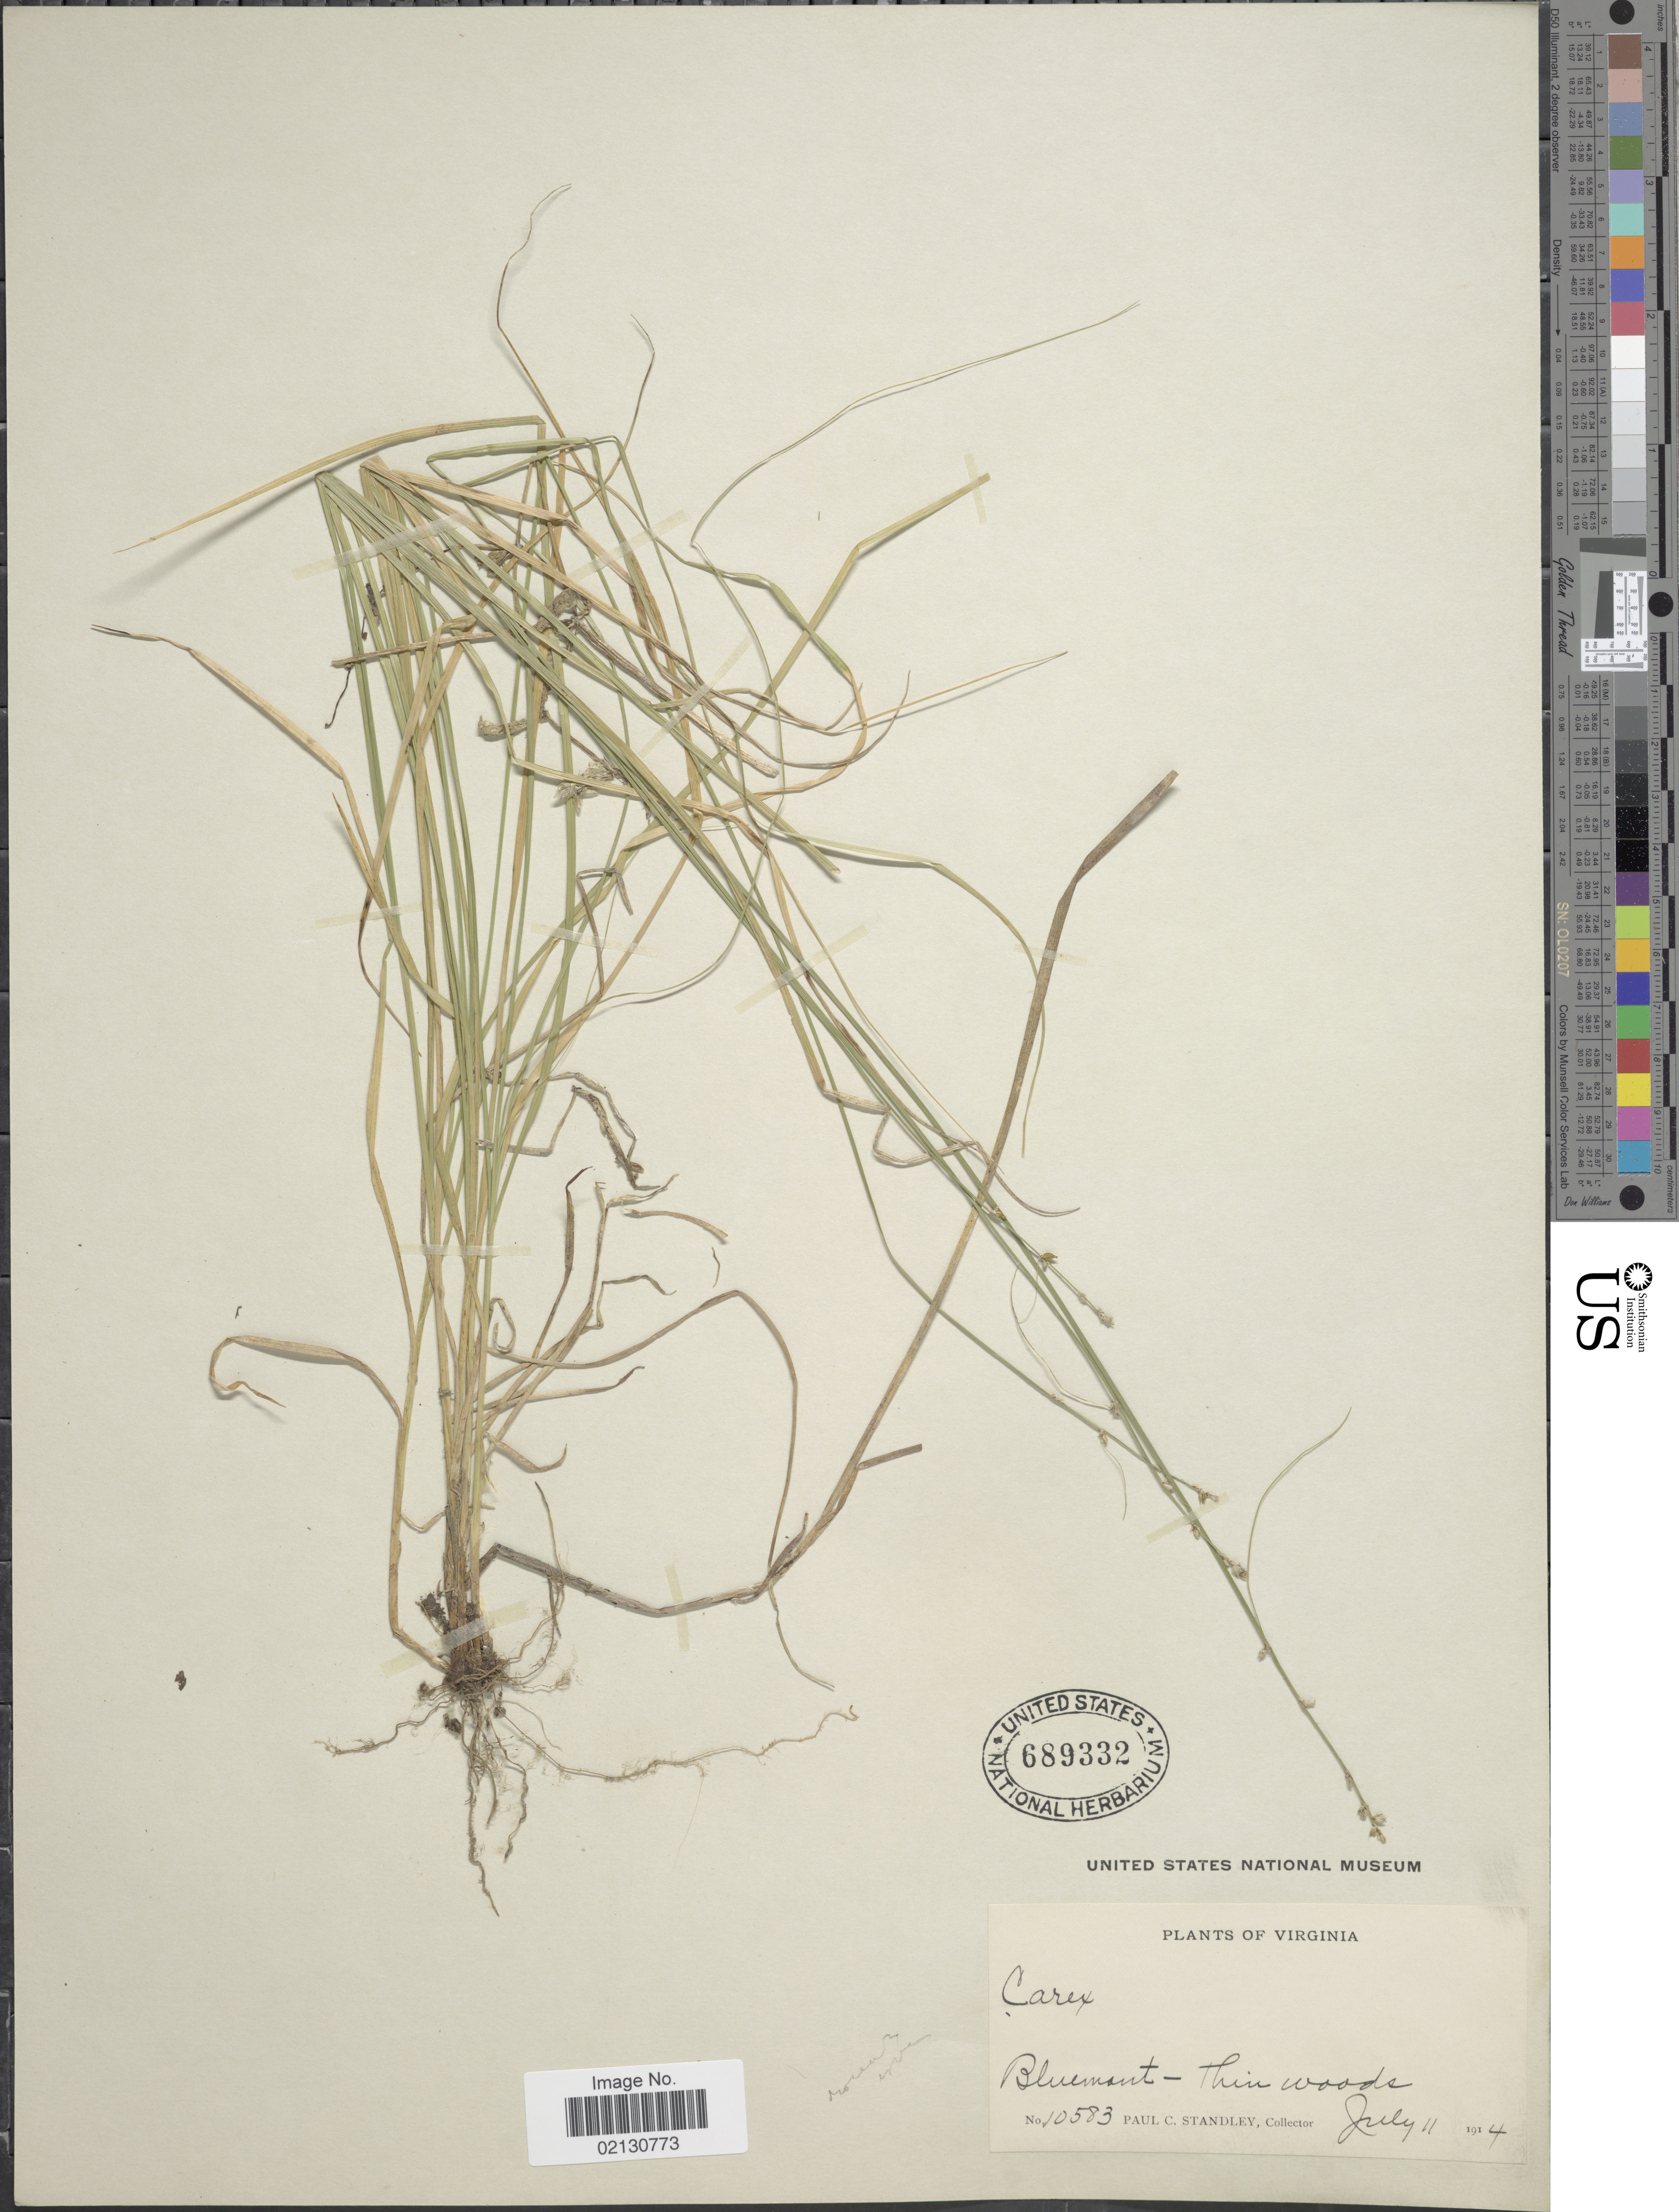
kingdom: Plantae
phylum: Tracheophyta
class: Liliopsida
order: Poales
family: Cyperaceae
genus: Carex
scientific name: Carex radiata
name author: (Wahlenb.) Small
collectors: P. C. Standley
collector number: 10583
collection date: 1914-07-11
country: United States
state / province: Virginia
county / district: Loudoun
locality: Bluemont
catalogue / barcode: US 689332